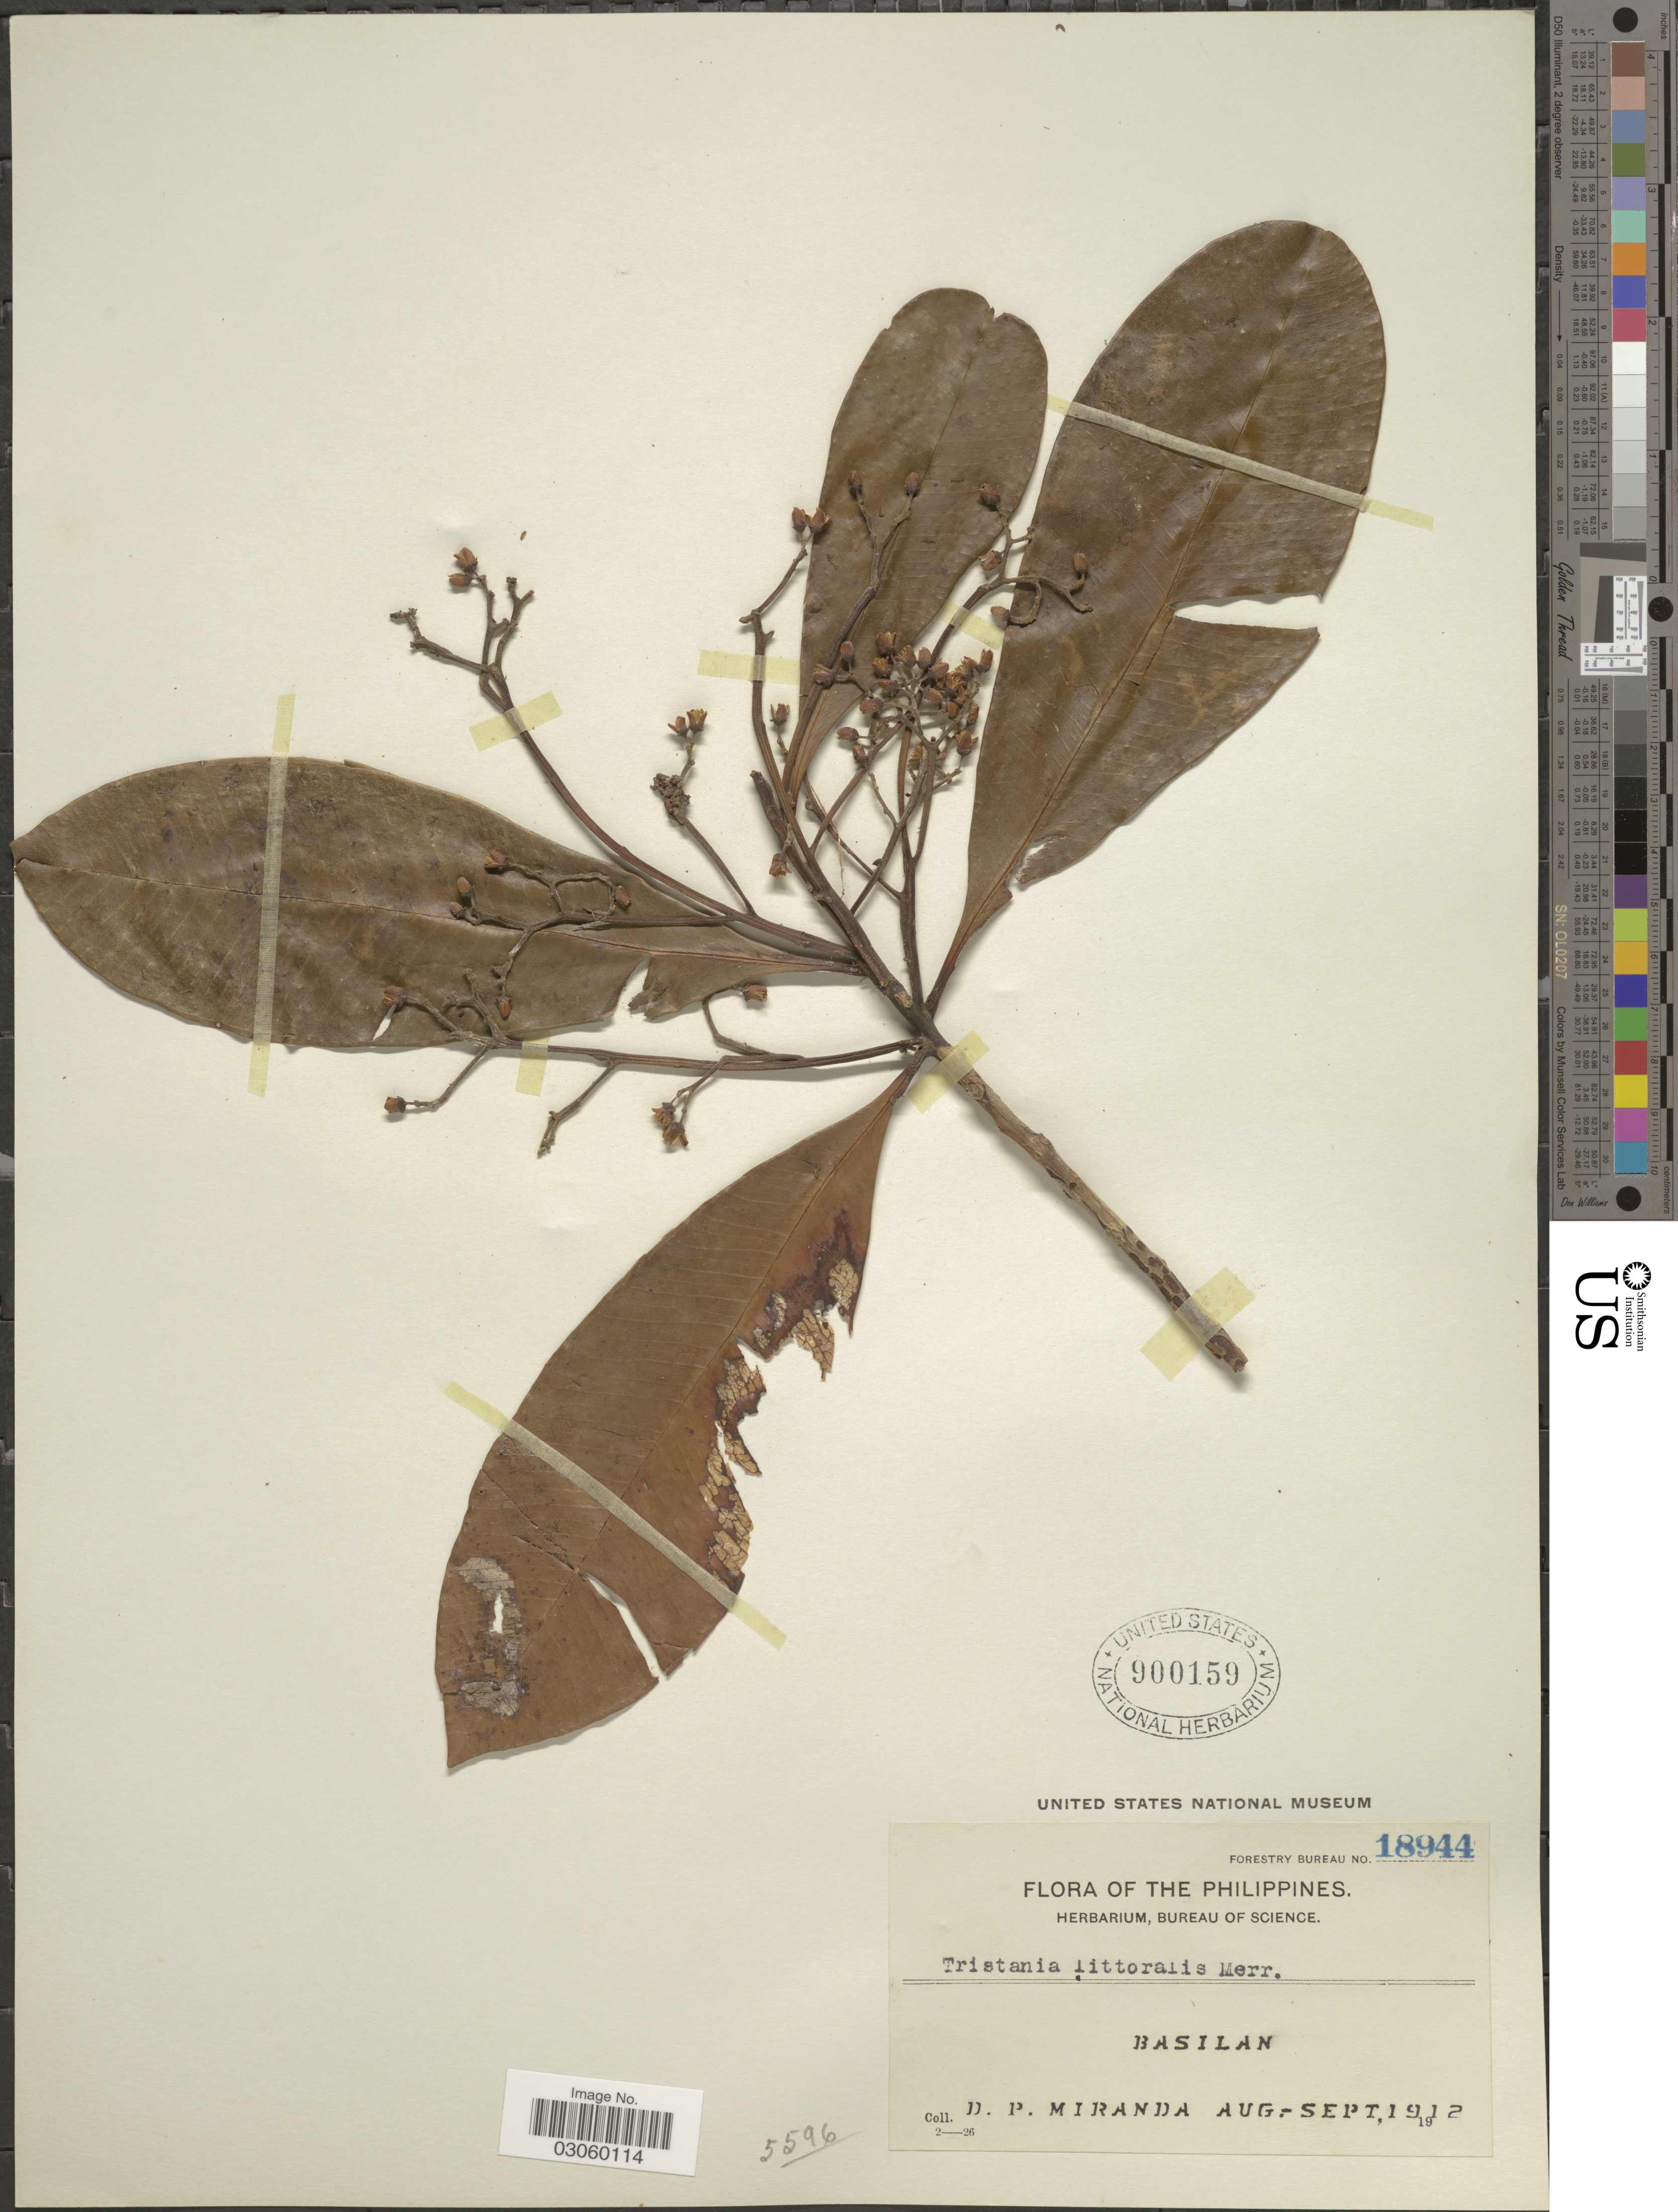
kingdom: Plantae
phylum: Tracheophyta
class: Magnoliopsida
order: Myrtales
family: Myrtaceae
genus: Tristaniopsis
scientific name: Tristaniopsis littoralis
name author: (Merr.) P.G. Wilson & J. T. Waterh.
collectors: D. P. Miranda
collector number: Forestry Bureau 18944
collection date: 1912-08/1912-09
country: Philippines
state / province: Muslim Mindanao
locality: Basilan.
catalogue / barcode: US 900159